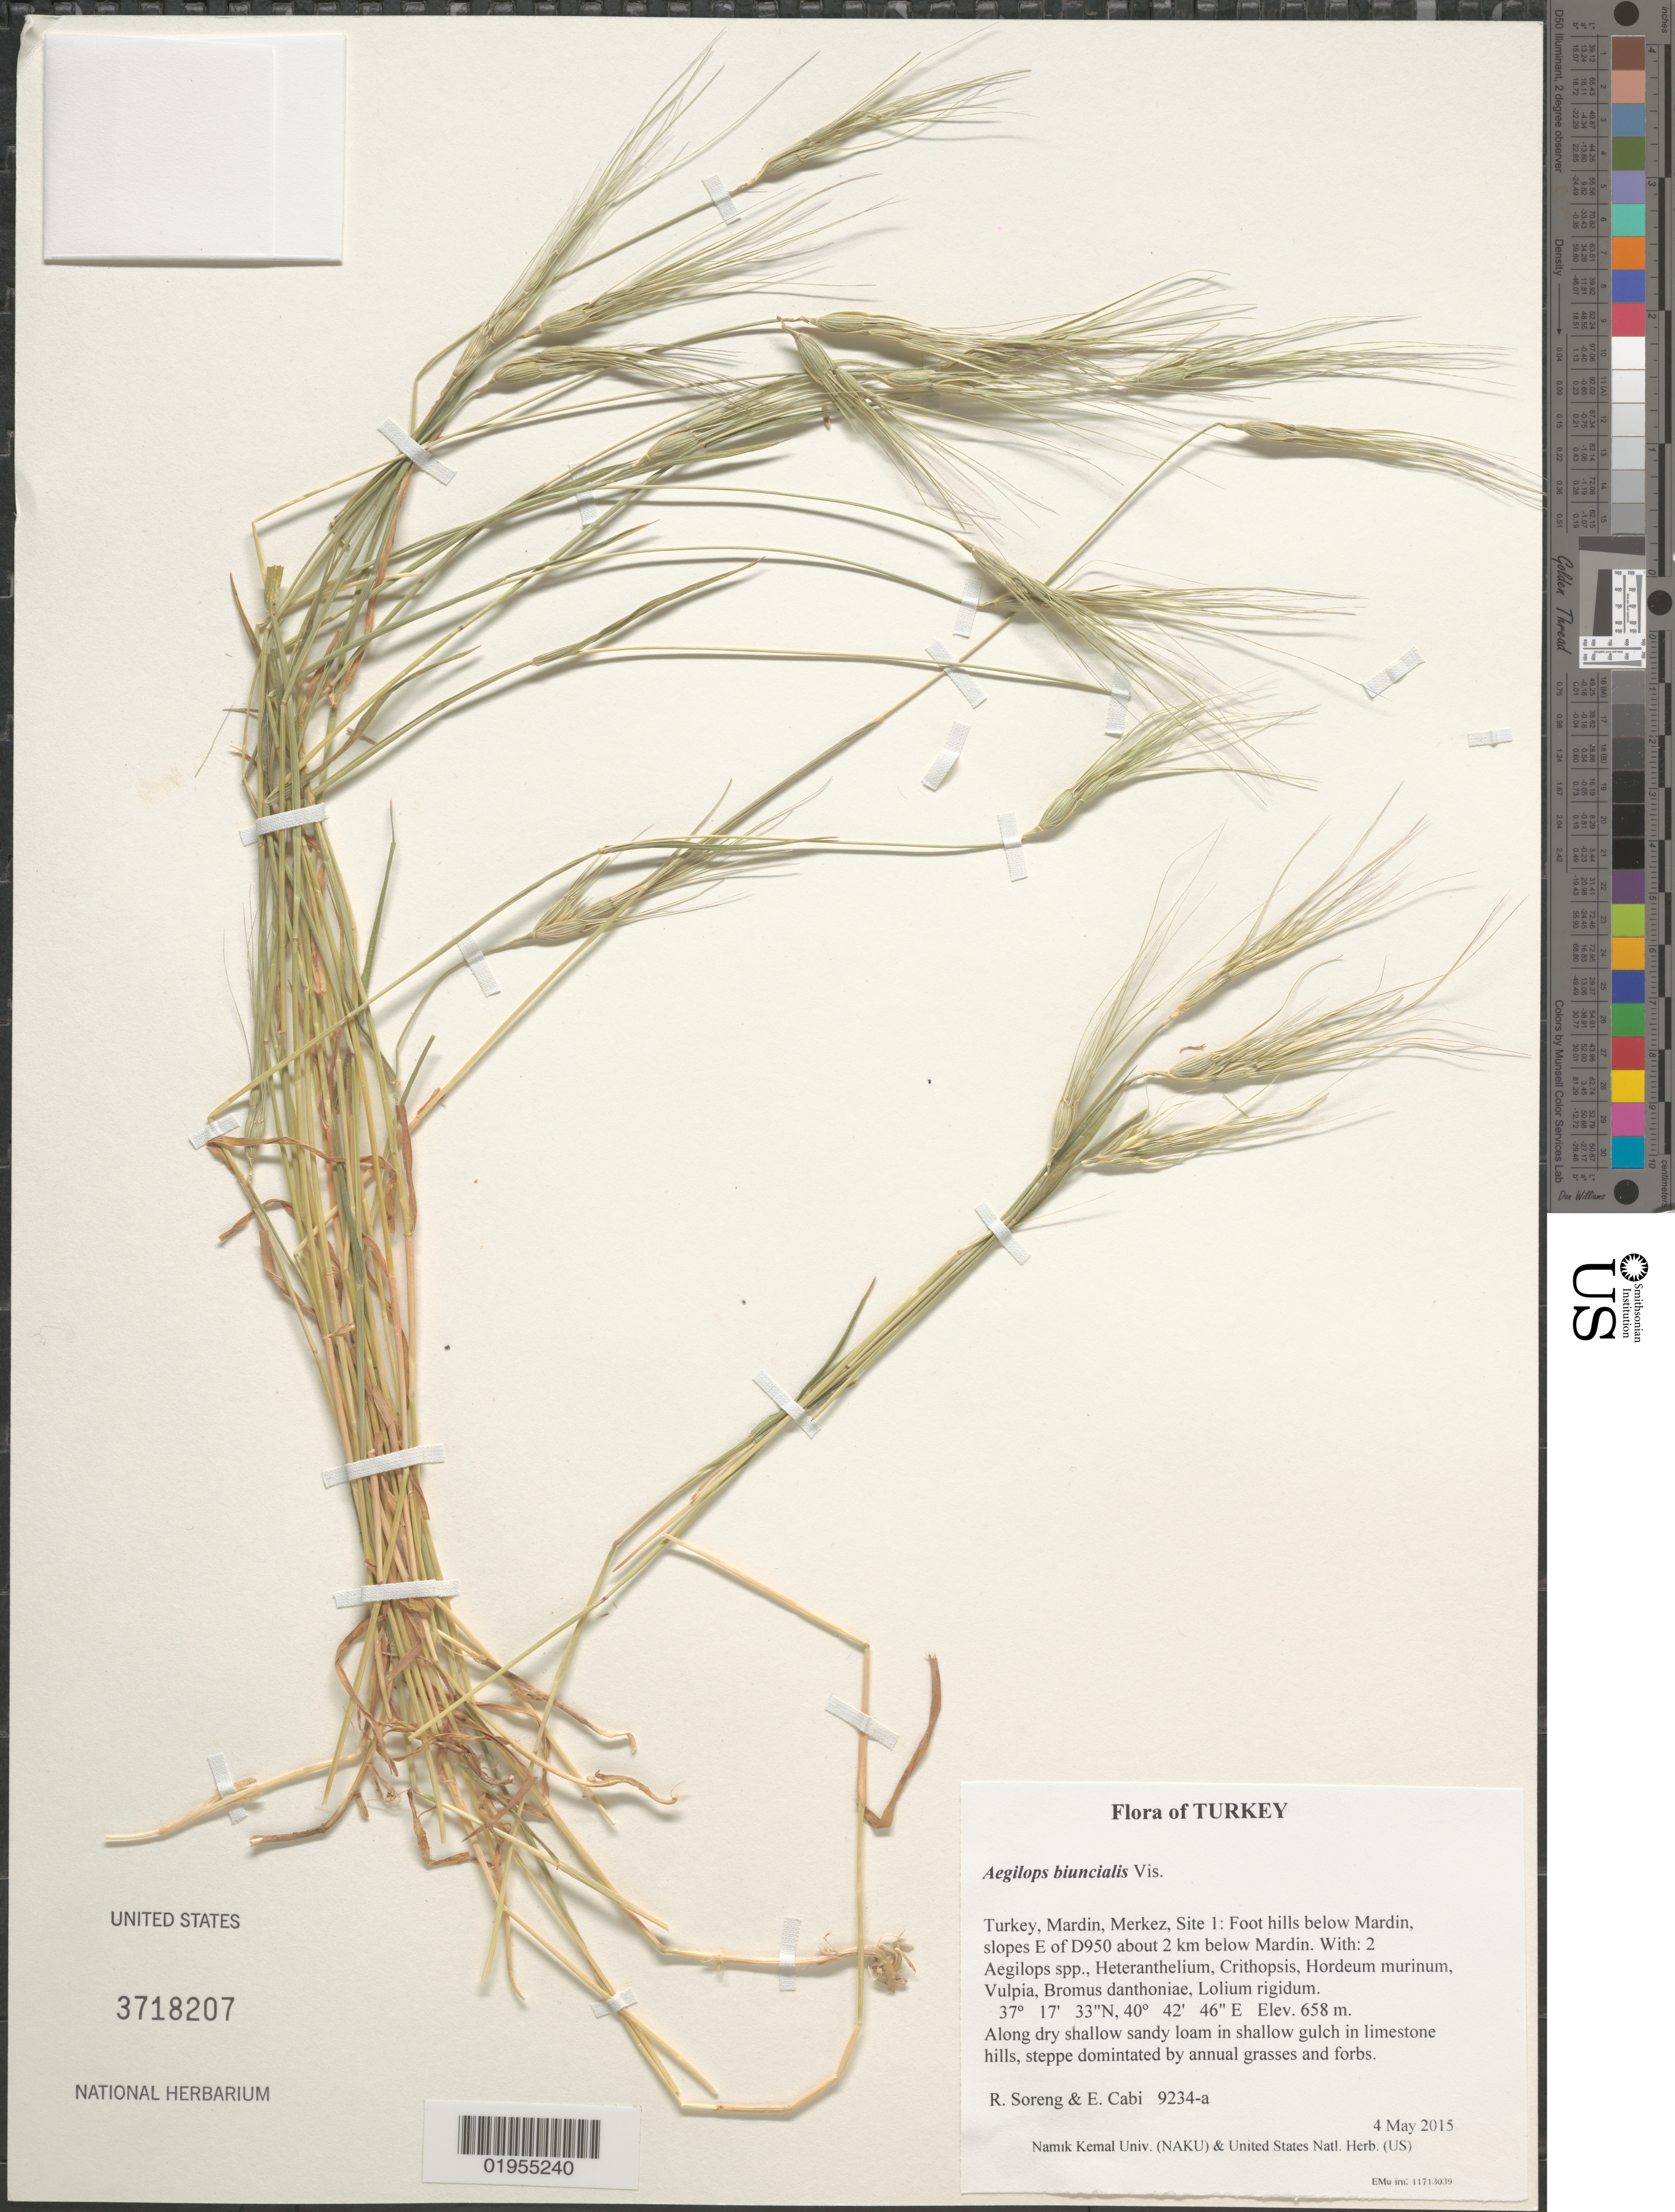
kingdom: Plantae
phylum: Tracheophyta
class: Liliopsida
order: Poales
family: Poaceae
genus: Aegilops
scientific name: Aegilops biuncialis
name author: Vis.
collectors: R. J. Soreng & E. Cabi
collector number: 9234-a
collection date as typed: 2015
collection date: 2015-05-04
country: Turkey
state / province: Mardin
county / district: Merkez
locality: Site 1: Foot hills below Mardin, slopes E of D950 about 2 km below Mardin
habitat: Along dry shallow sandy loam in shallow gulch in limestone hills, steppe domintated by annual grasses and forbs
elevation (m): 658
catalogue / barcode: US 3718207